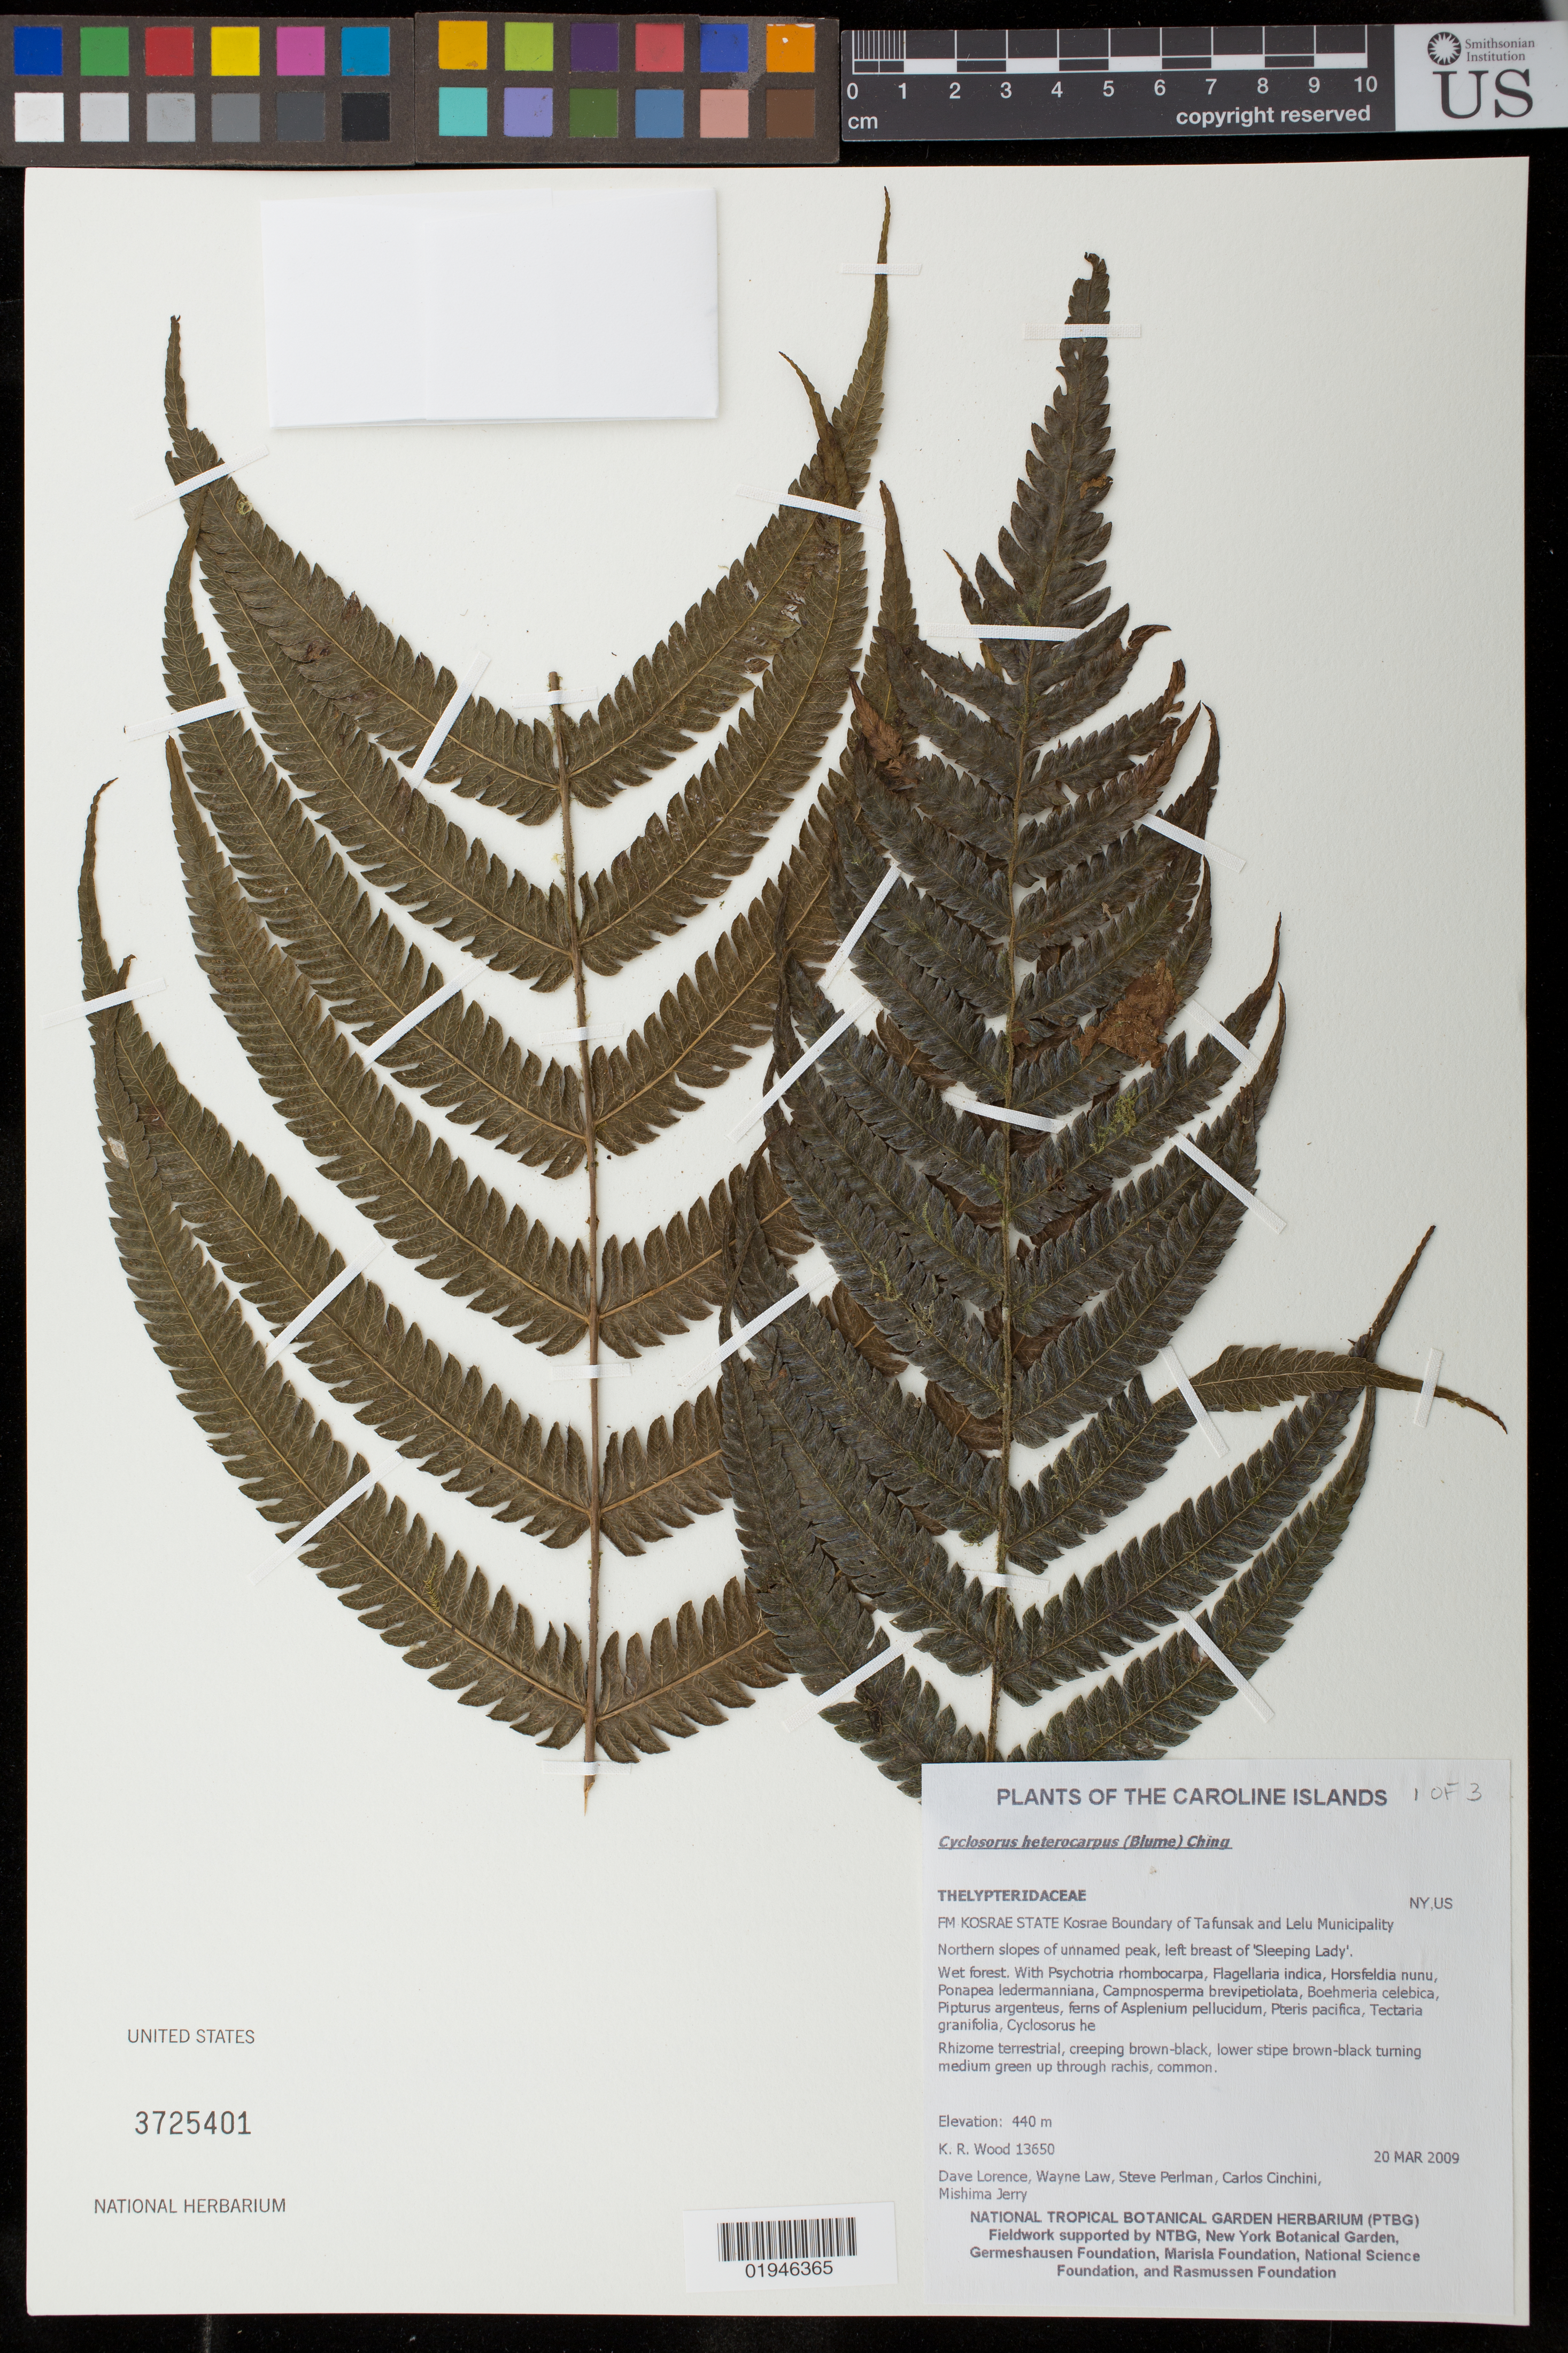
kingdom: Plantae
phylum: Tracheophyta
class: Polypodiopsida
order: Polypodiales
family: Thelypteridaceae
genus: Sphaerostephanos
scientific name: Sphaerostephanos heterocarpus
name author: (Blume) Holttum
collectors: K. R. Wood, D. Lorence, W. Law, S. P. Perlman, C. Cinchini & M. Jerry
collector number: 13650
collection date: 2009-03-20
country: Micronesia, Federated States of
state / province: Kosrae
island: Kosrae [Kusaie]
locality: Kosrae, Boundary of Tafunsak and Lelu Municipality. Northern slopes of unnamed peak, left breast of 'Sleeping Lady'.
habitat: Wet forest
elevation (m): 440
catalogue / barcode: US 3725401